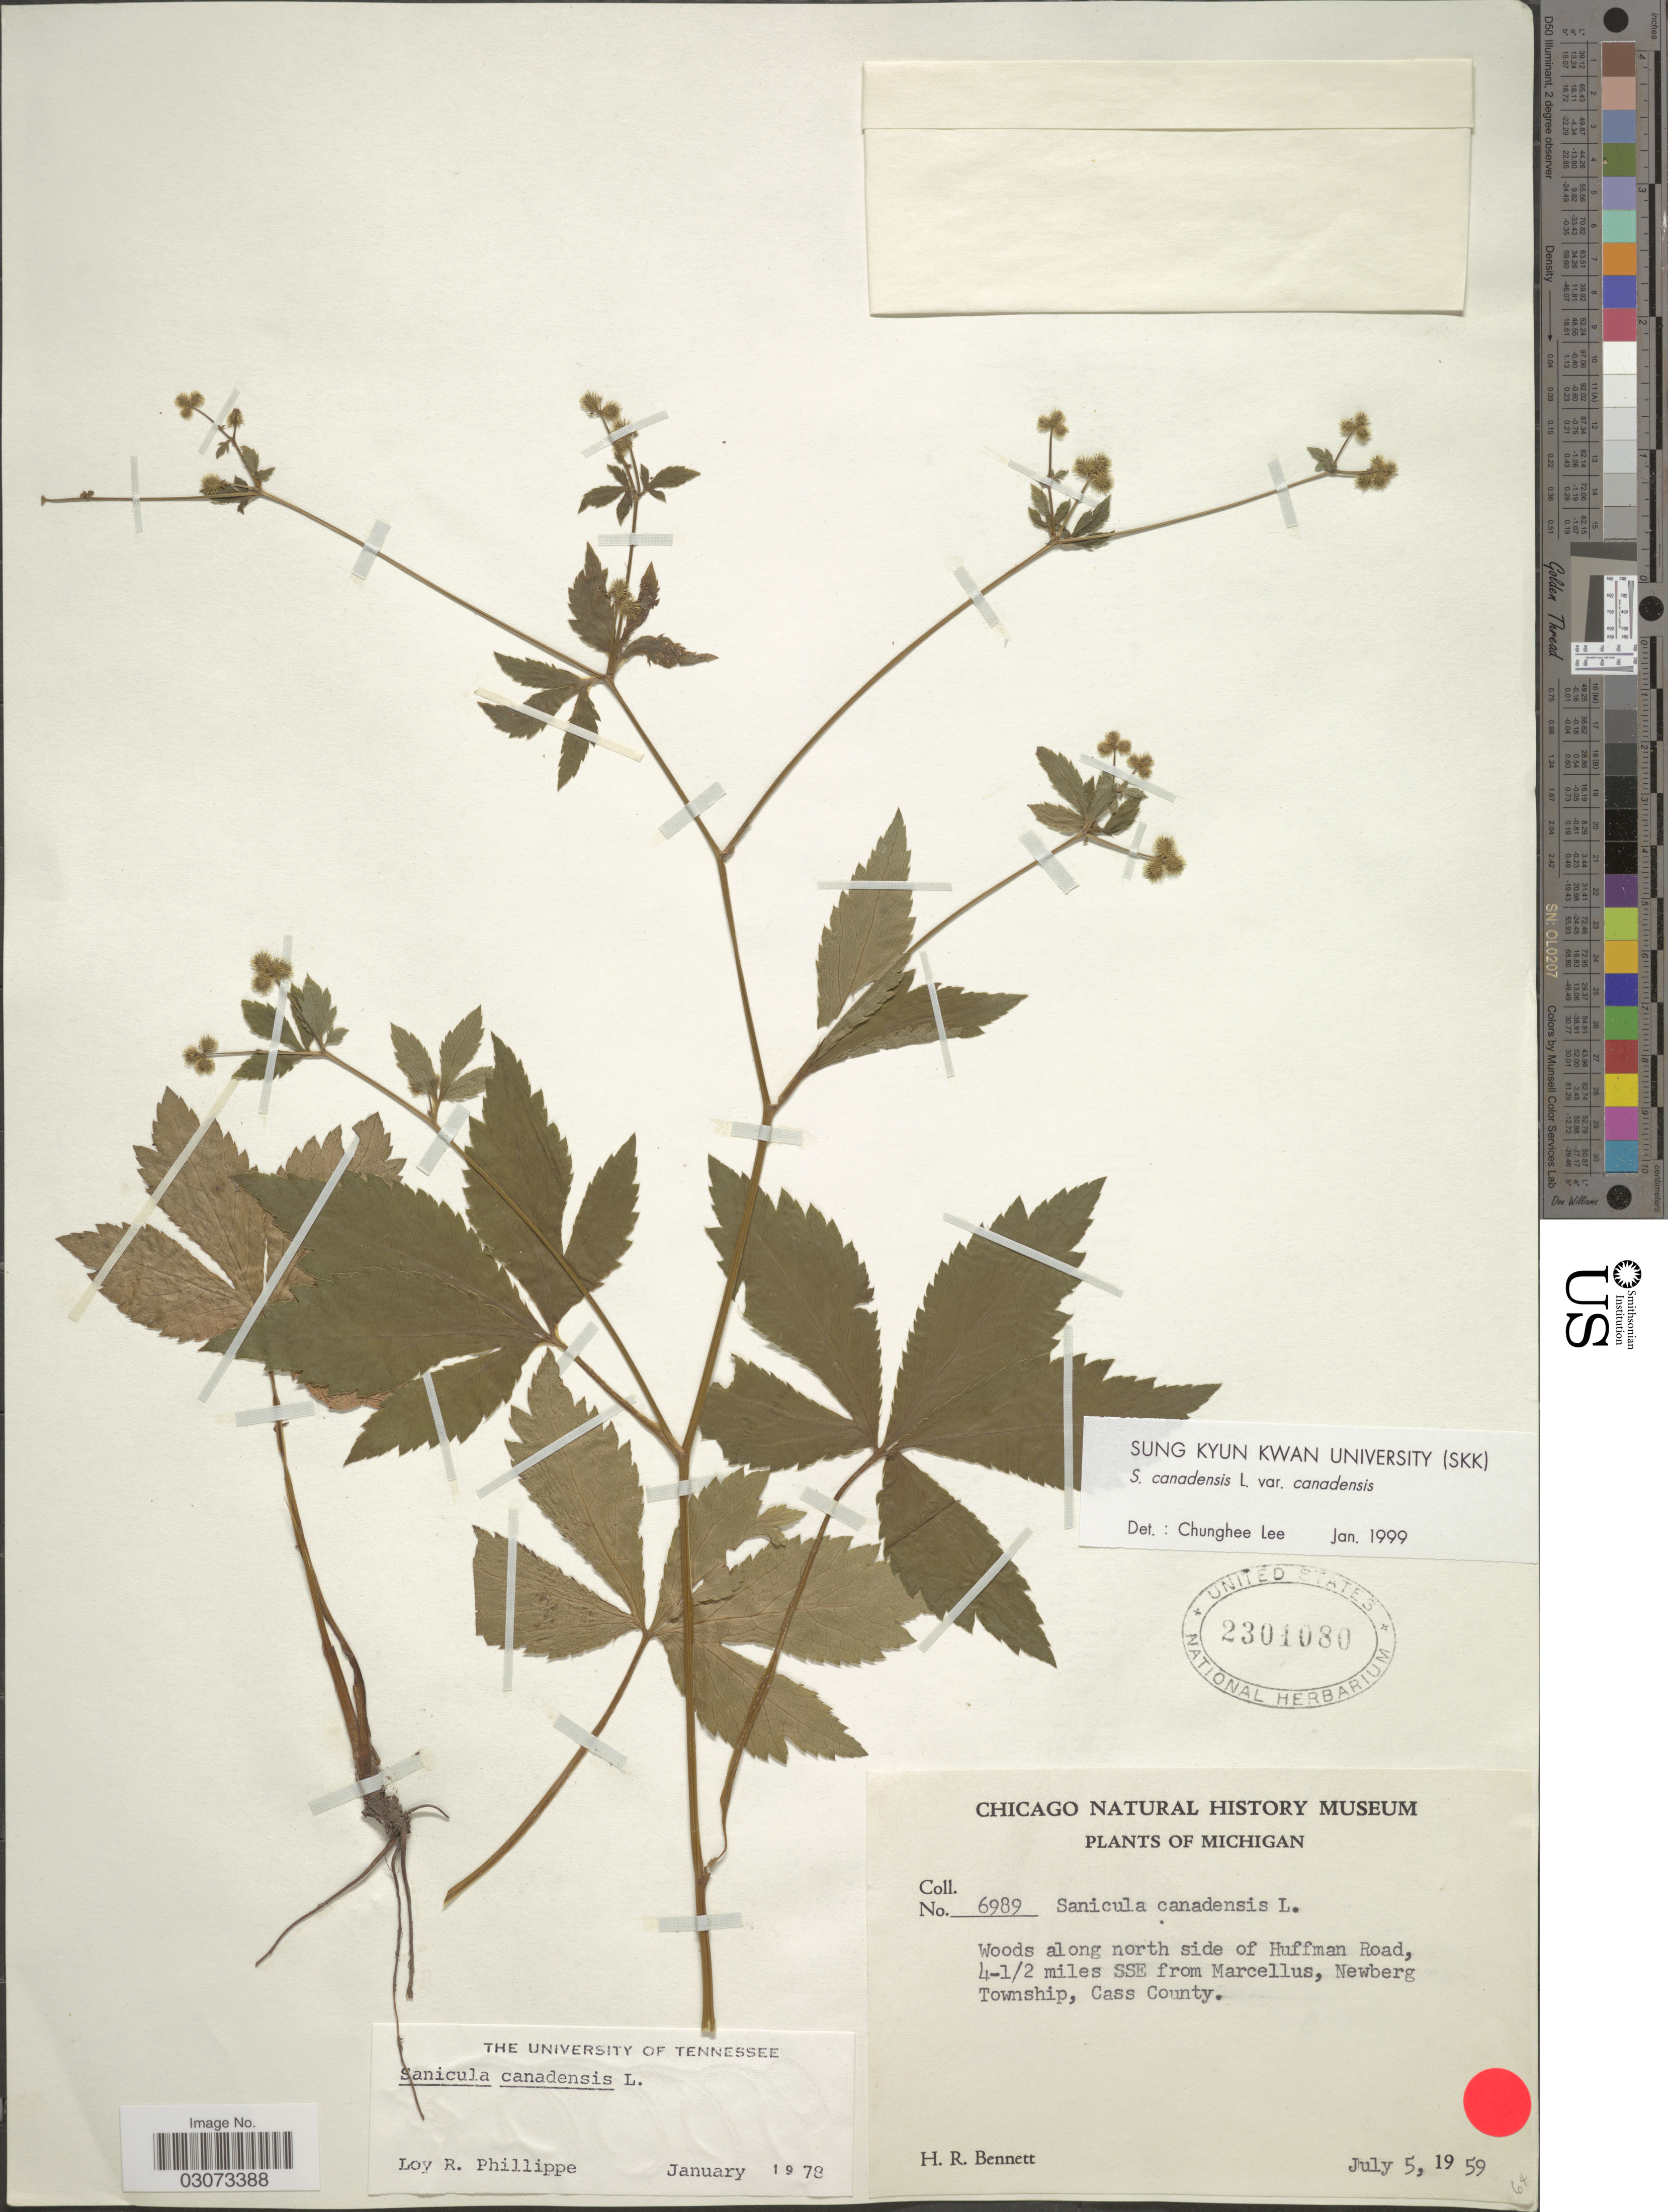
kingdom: Plantae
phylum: Tracheophyta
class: Magnoliopsida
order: Apiales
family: Apiaceae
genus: Sanicula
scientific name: Sanicula canadensis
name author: L.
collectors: H. R. Bennett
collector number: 6989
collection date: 1959-07-05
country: United States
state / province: Michigan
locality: North side of Huffman Road, 4-1/2 miles SSE from Marcellus, Newberg Township, Cass County.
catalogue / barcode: US 2301080